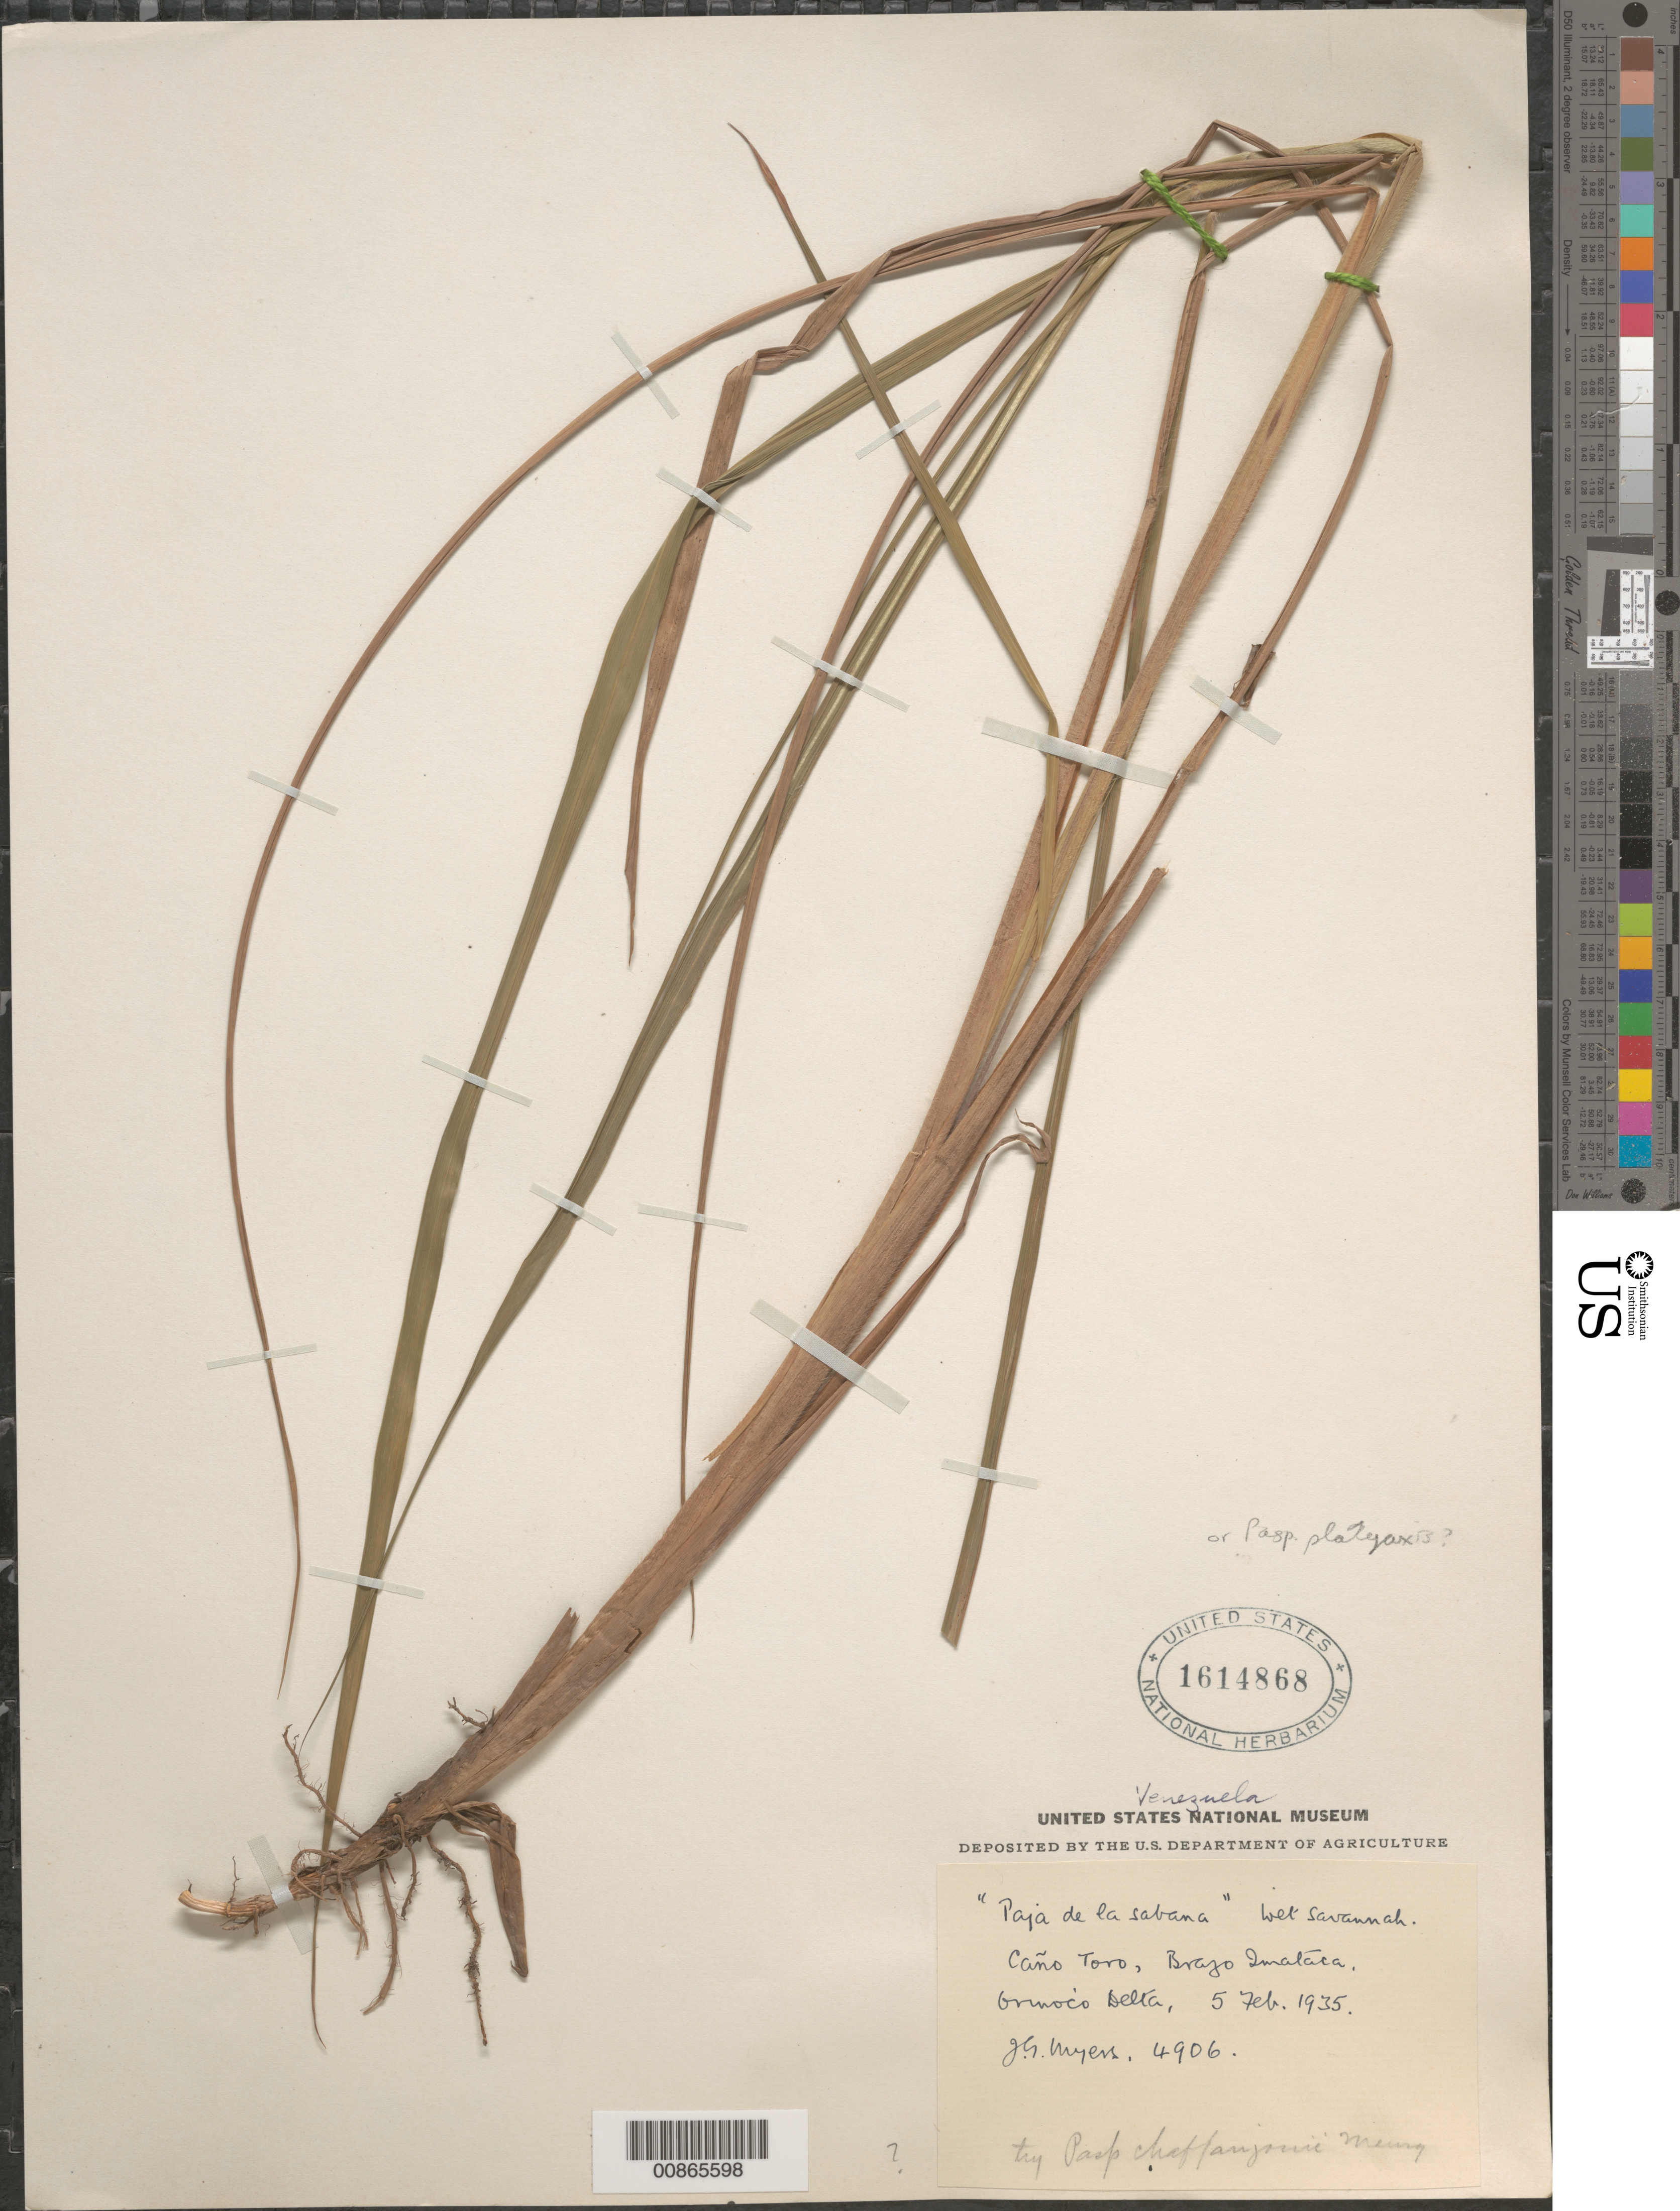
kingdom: Plantae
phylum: Tracheophyta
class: Liliopsida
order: Poales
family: Poaceae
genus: Paspalum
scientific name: Paspalum chaffanjonii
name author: Maury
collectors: J. Myers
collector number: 4906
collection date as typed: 5-Feb-35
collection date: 1935-02-05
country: Venezuela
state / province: Delta Amacuro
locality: Orinoco Delta, Caño Toro, Brazo Imataca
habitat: Wet savanna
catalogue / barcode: US 1614868